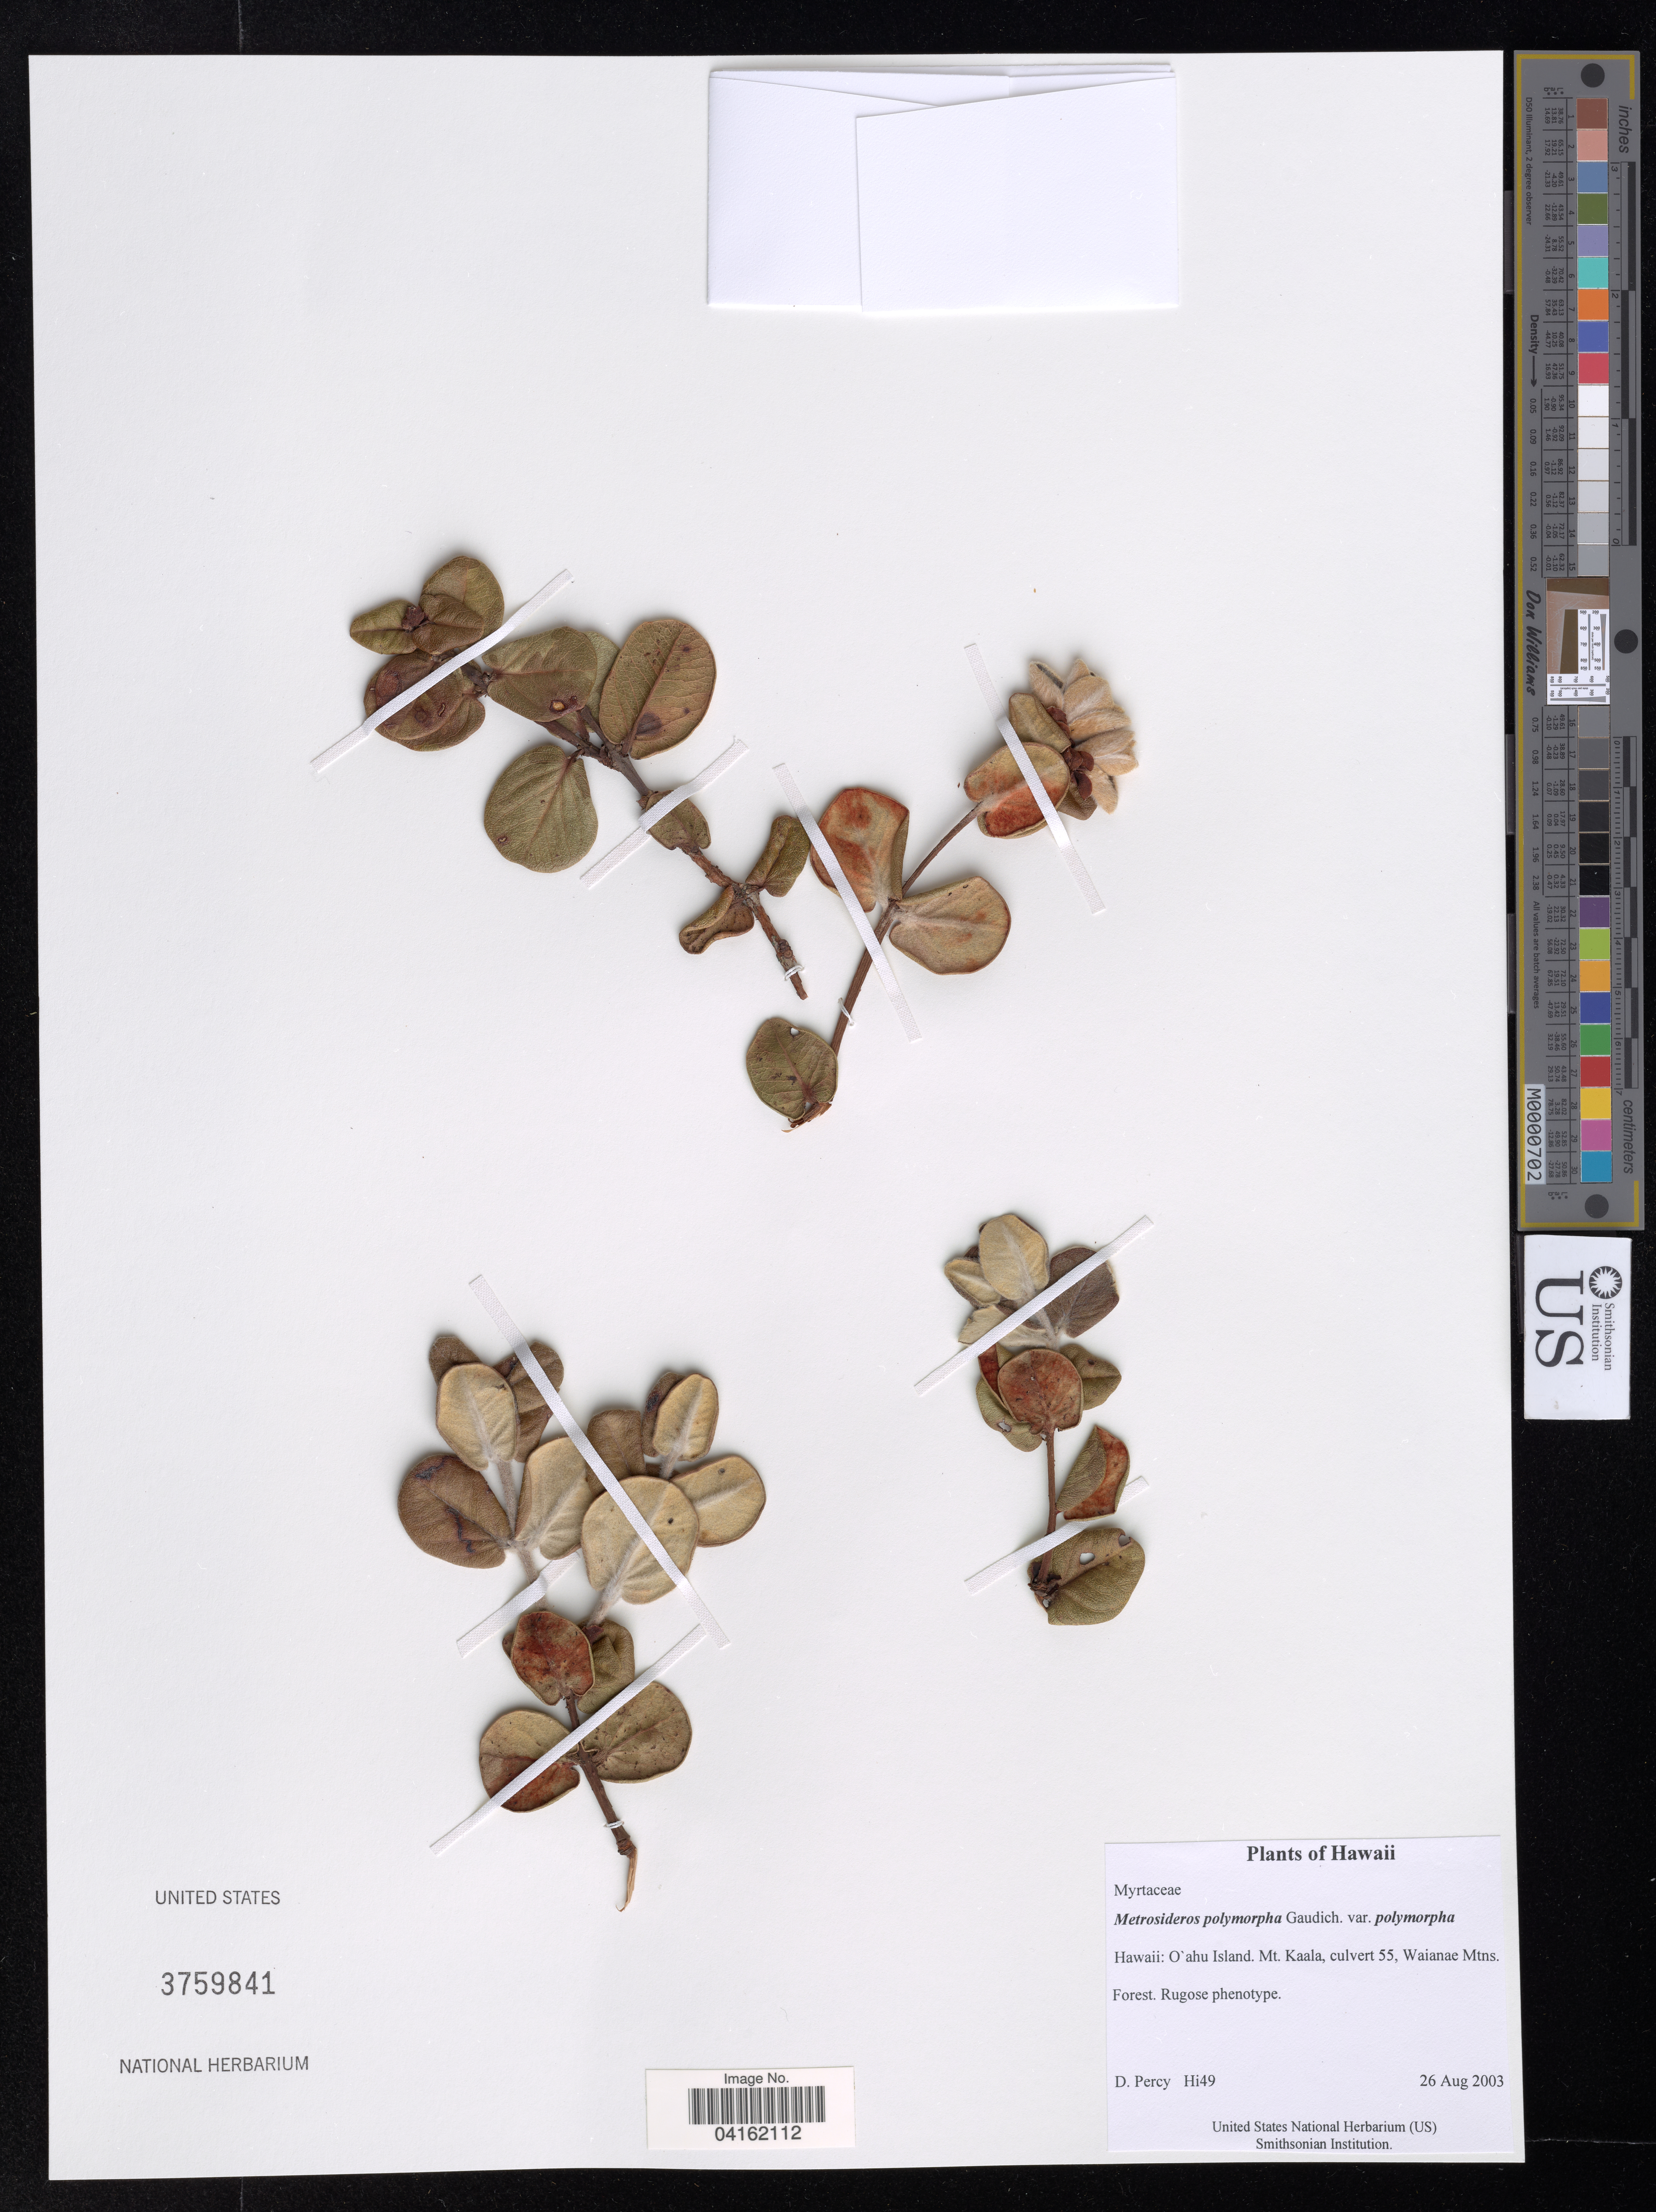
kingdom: Plantae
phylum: Tracheophyta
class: Magnoliopsida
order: Myrtales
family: Myrtaceae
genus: Metrosideros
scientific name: Metrosideros polymorpha var. polymorpha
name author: Gaudich.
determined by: Percy, D. M.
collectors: D. Percy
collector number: Hi49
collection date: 2003-08-26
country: United States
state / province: Hawaii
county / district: Honolulu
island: Oahu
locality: Mt. Kaala, culvert 55, Waianae Mtns.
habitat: Forest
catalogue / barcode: US 3759841